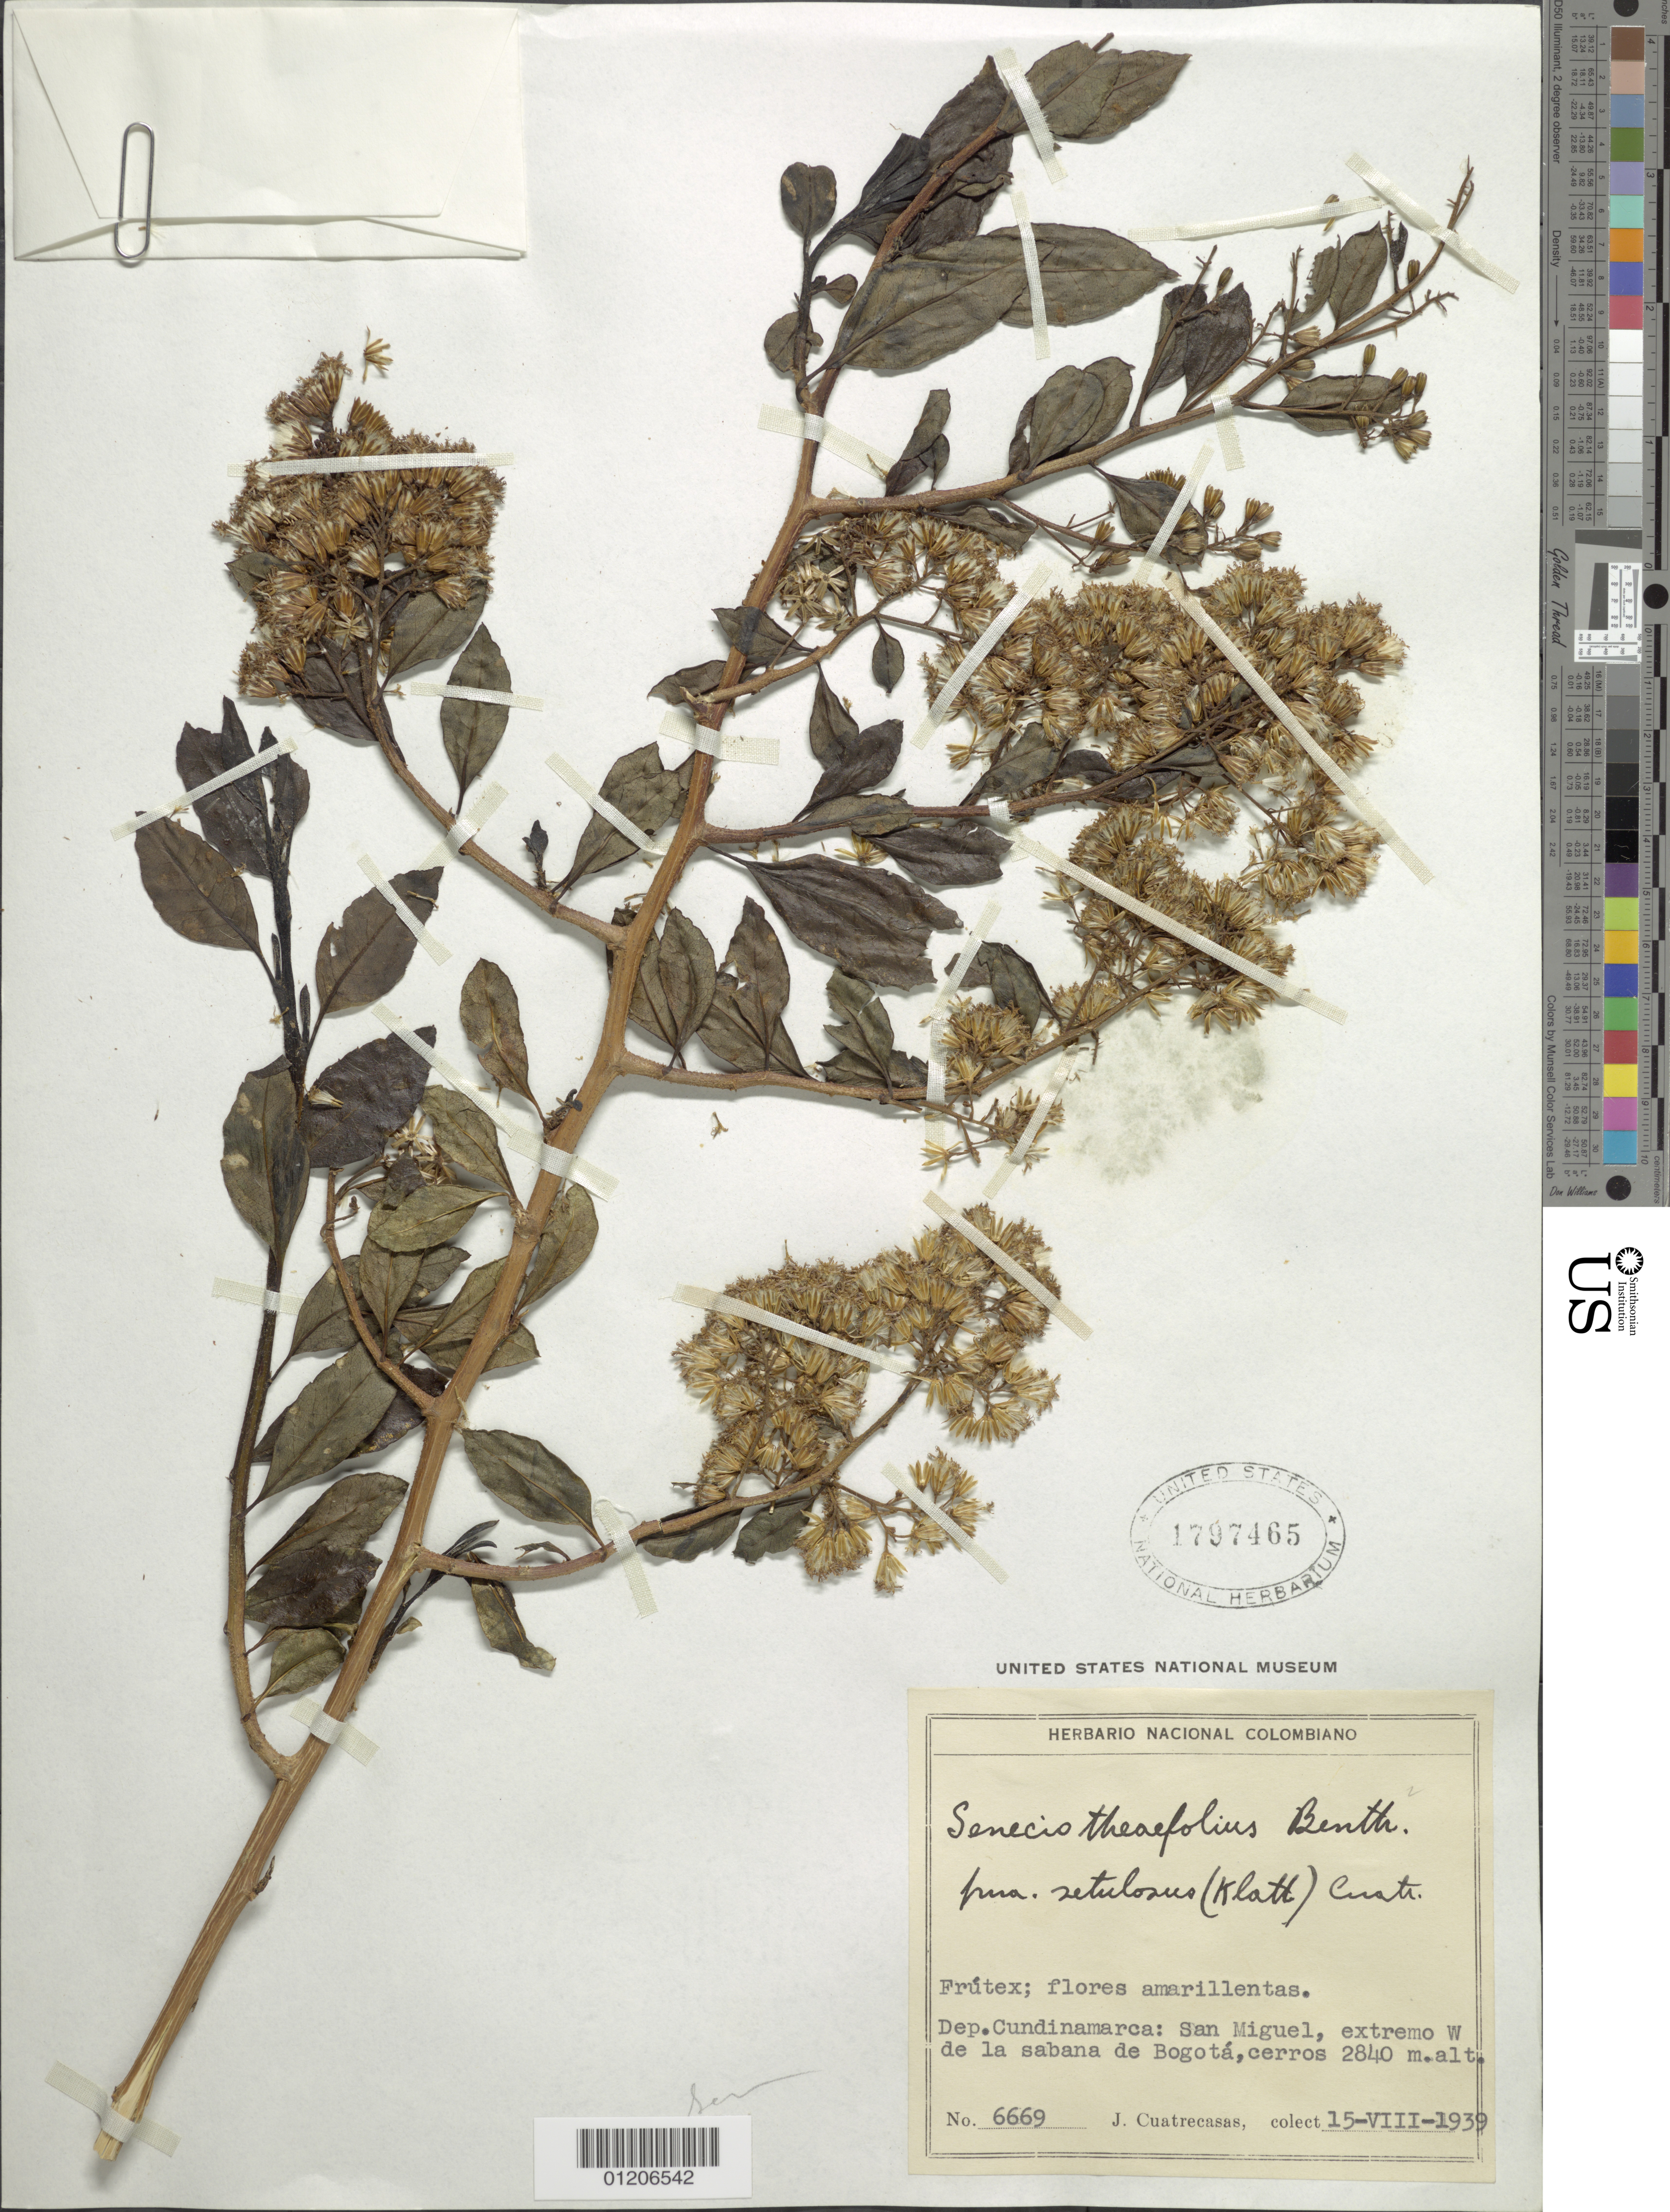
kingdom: Plantae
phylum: Tracheophyta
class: Magnoliopsida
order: Asterales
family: Asteraceae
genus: Pentacalia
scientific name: Pentacalia theifolia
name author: (Benth.) Cuatrec.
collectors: J. Cuatrecasas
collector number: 2840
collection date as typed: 15 Aug 1939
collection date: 1939-08-15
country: Colombia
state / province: Cundinamarca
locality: Sal Miguel, extremo W de la sabana de Bogotá, cerros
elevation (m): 2840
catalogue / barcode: US 1797465